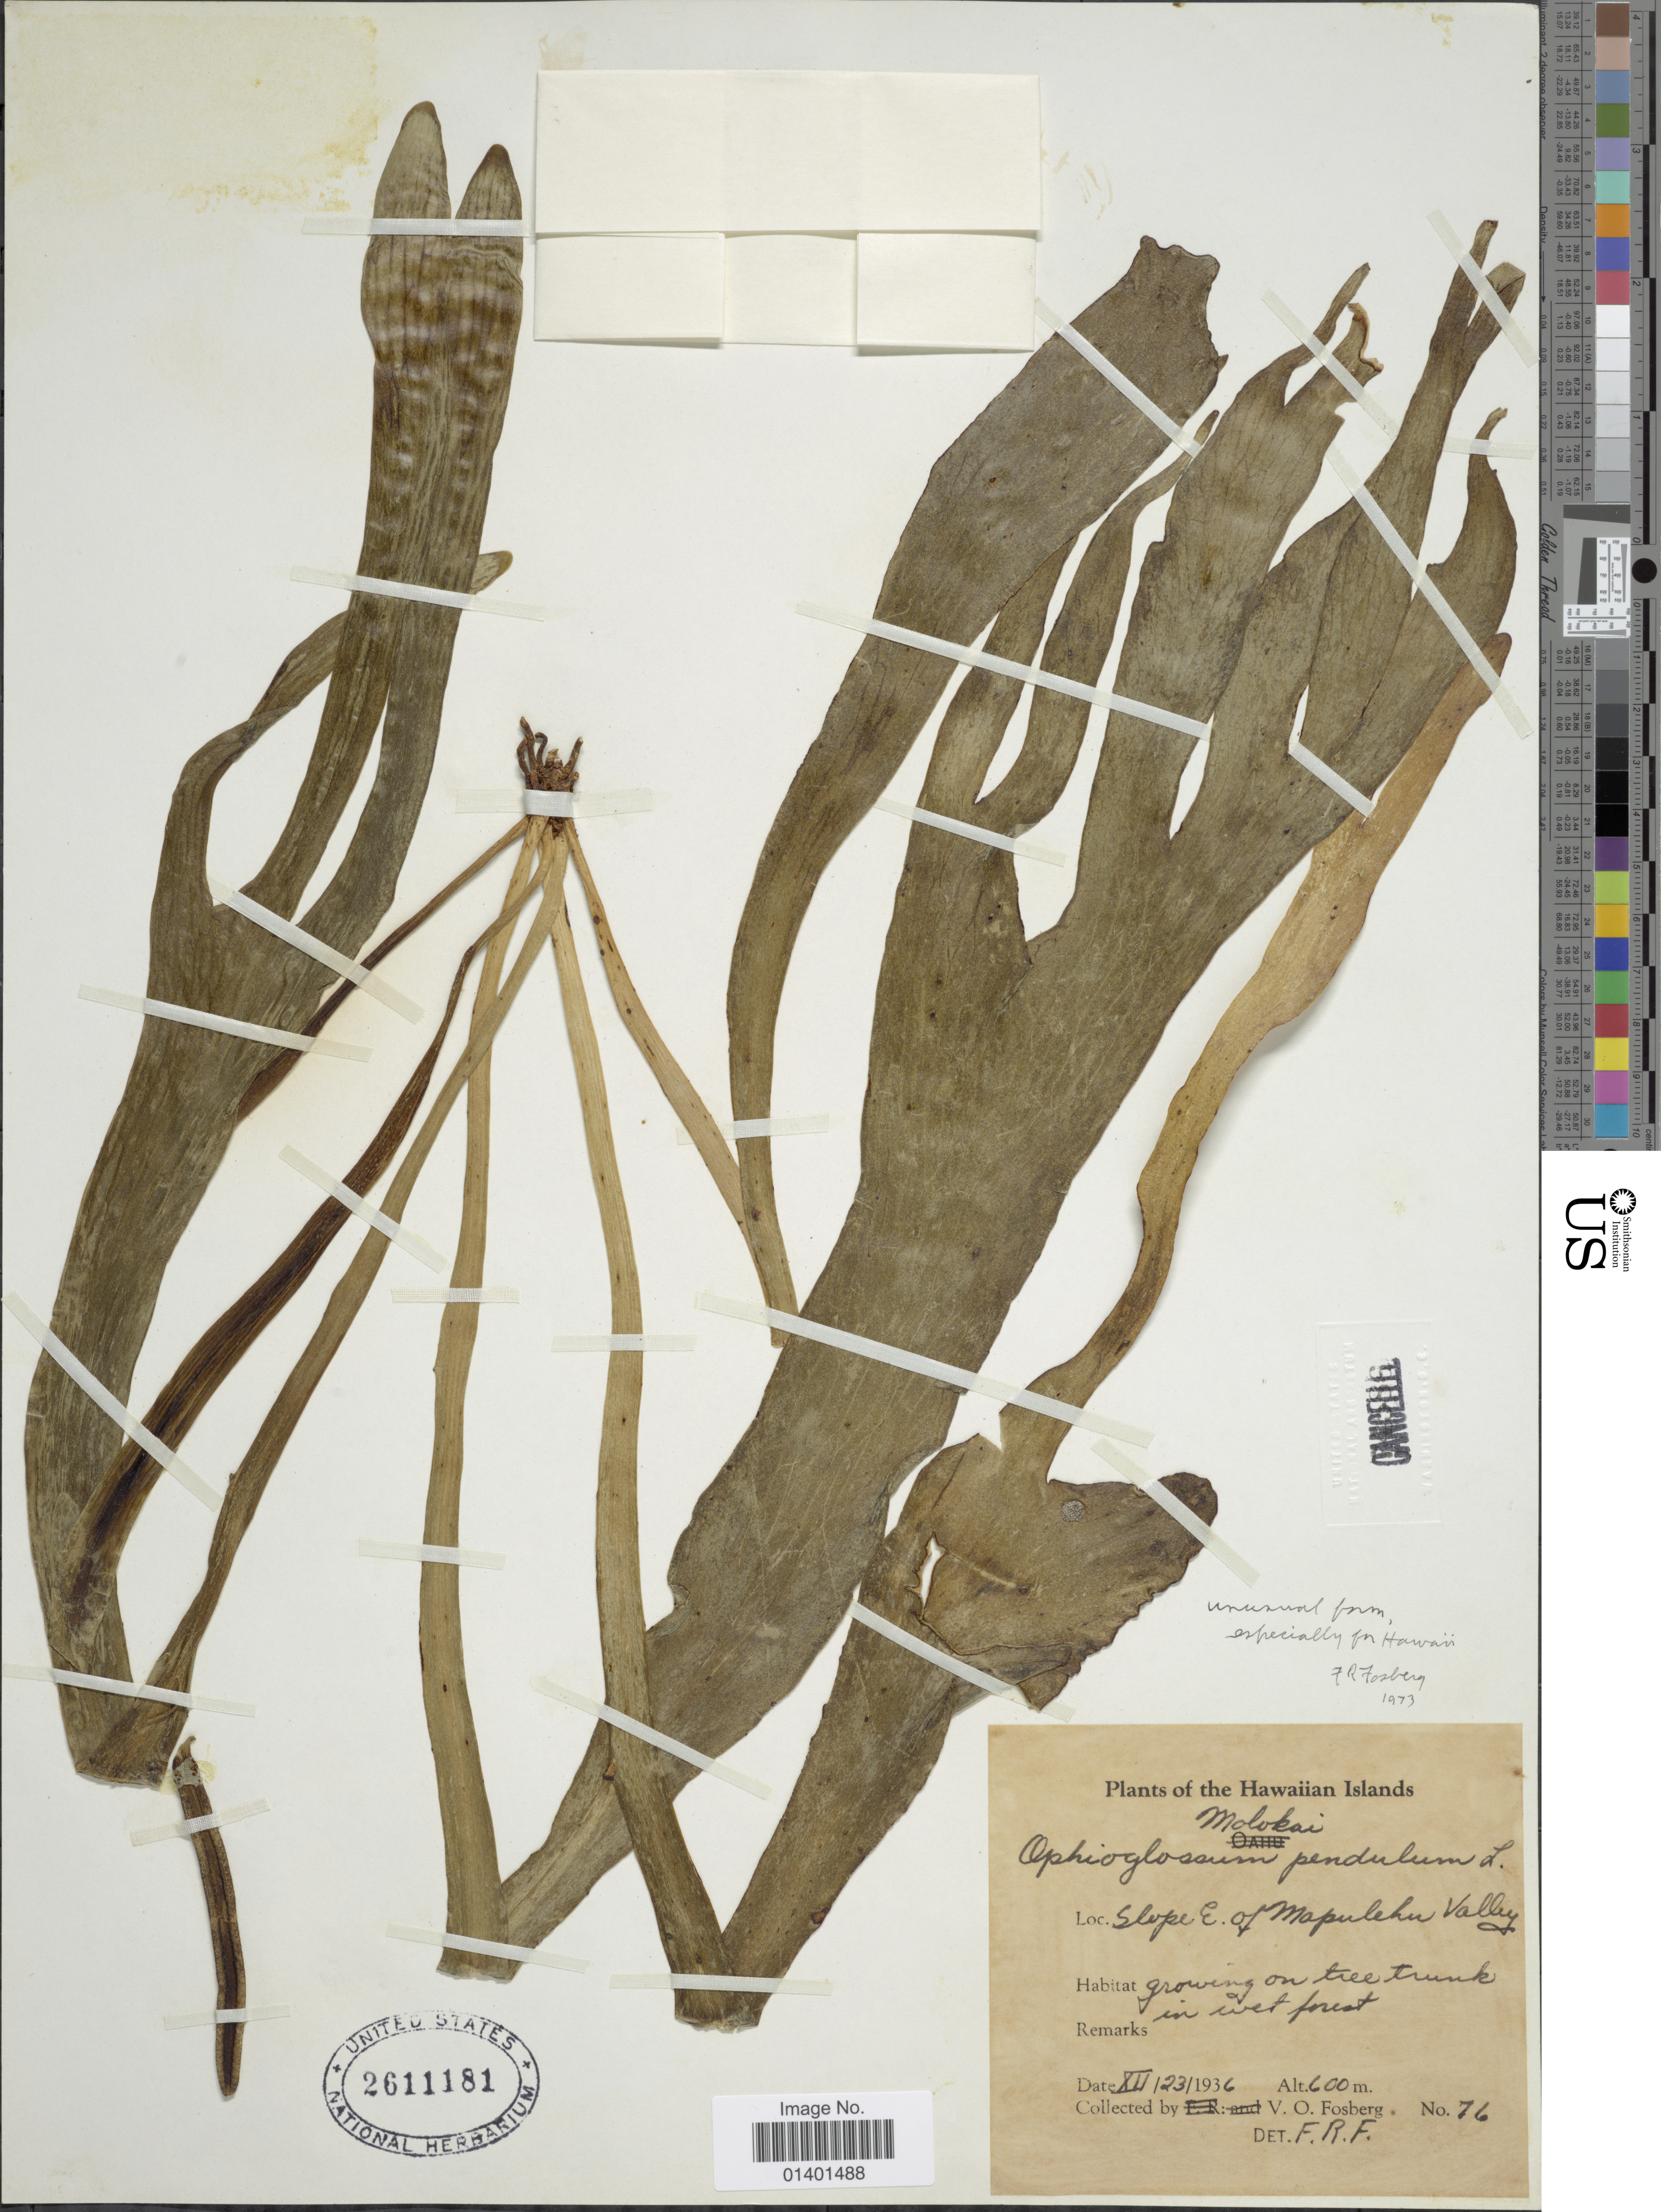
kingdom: Plantae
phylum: Tracheophyta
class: Polypodiopsida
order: Ophioglossales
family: Ophioglossaceae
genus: Ophioderma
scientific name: Ophioderma pendulum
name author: (L.) C. Presl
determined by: Wagner, W. L., (BOT), Smithsonian Institution - National Museum of Natural History (UNITED STATES)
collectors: V. O. Fosberg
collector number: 76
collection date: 1936-12-23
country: United States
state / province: Hawaii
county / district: Maui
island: Moloka'i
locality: Slope E. of Mapuleku valley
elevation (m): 600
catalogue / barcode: US 2611181